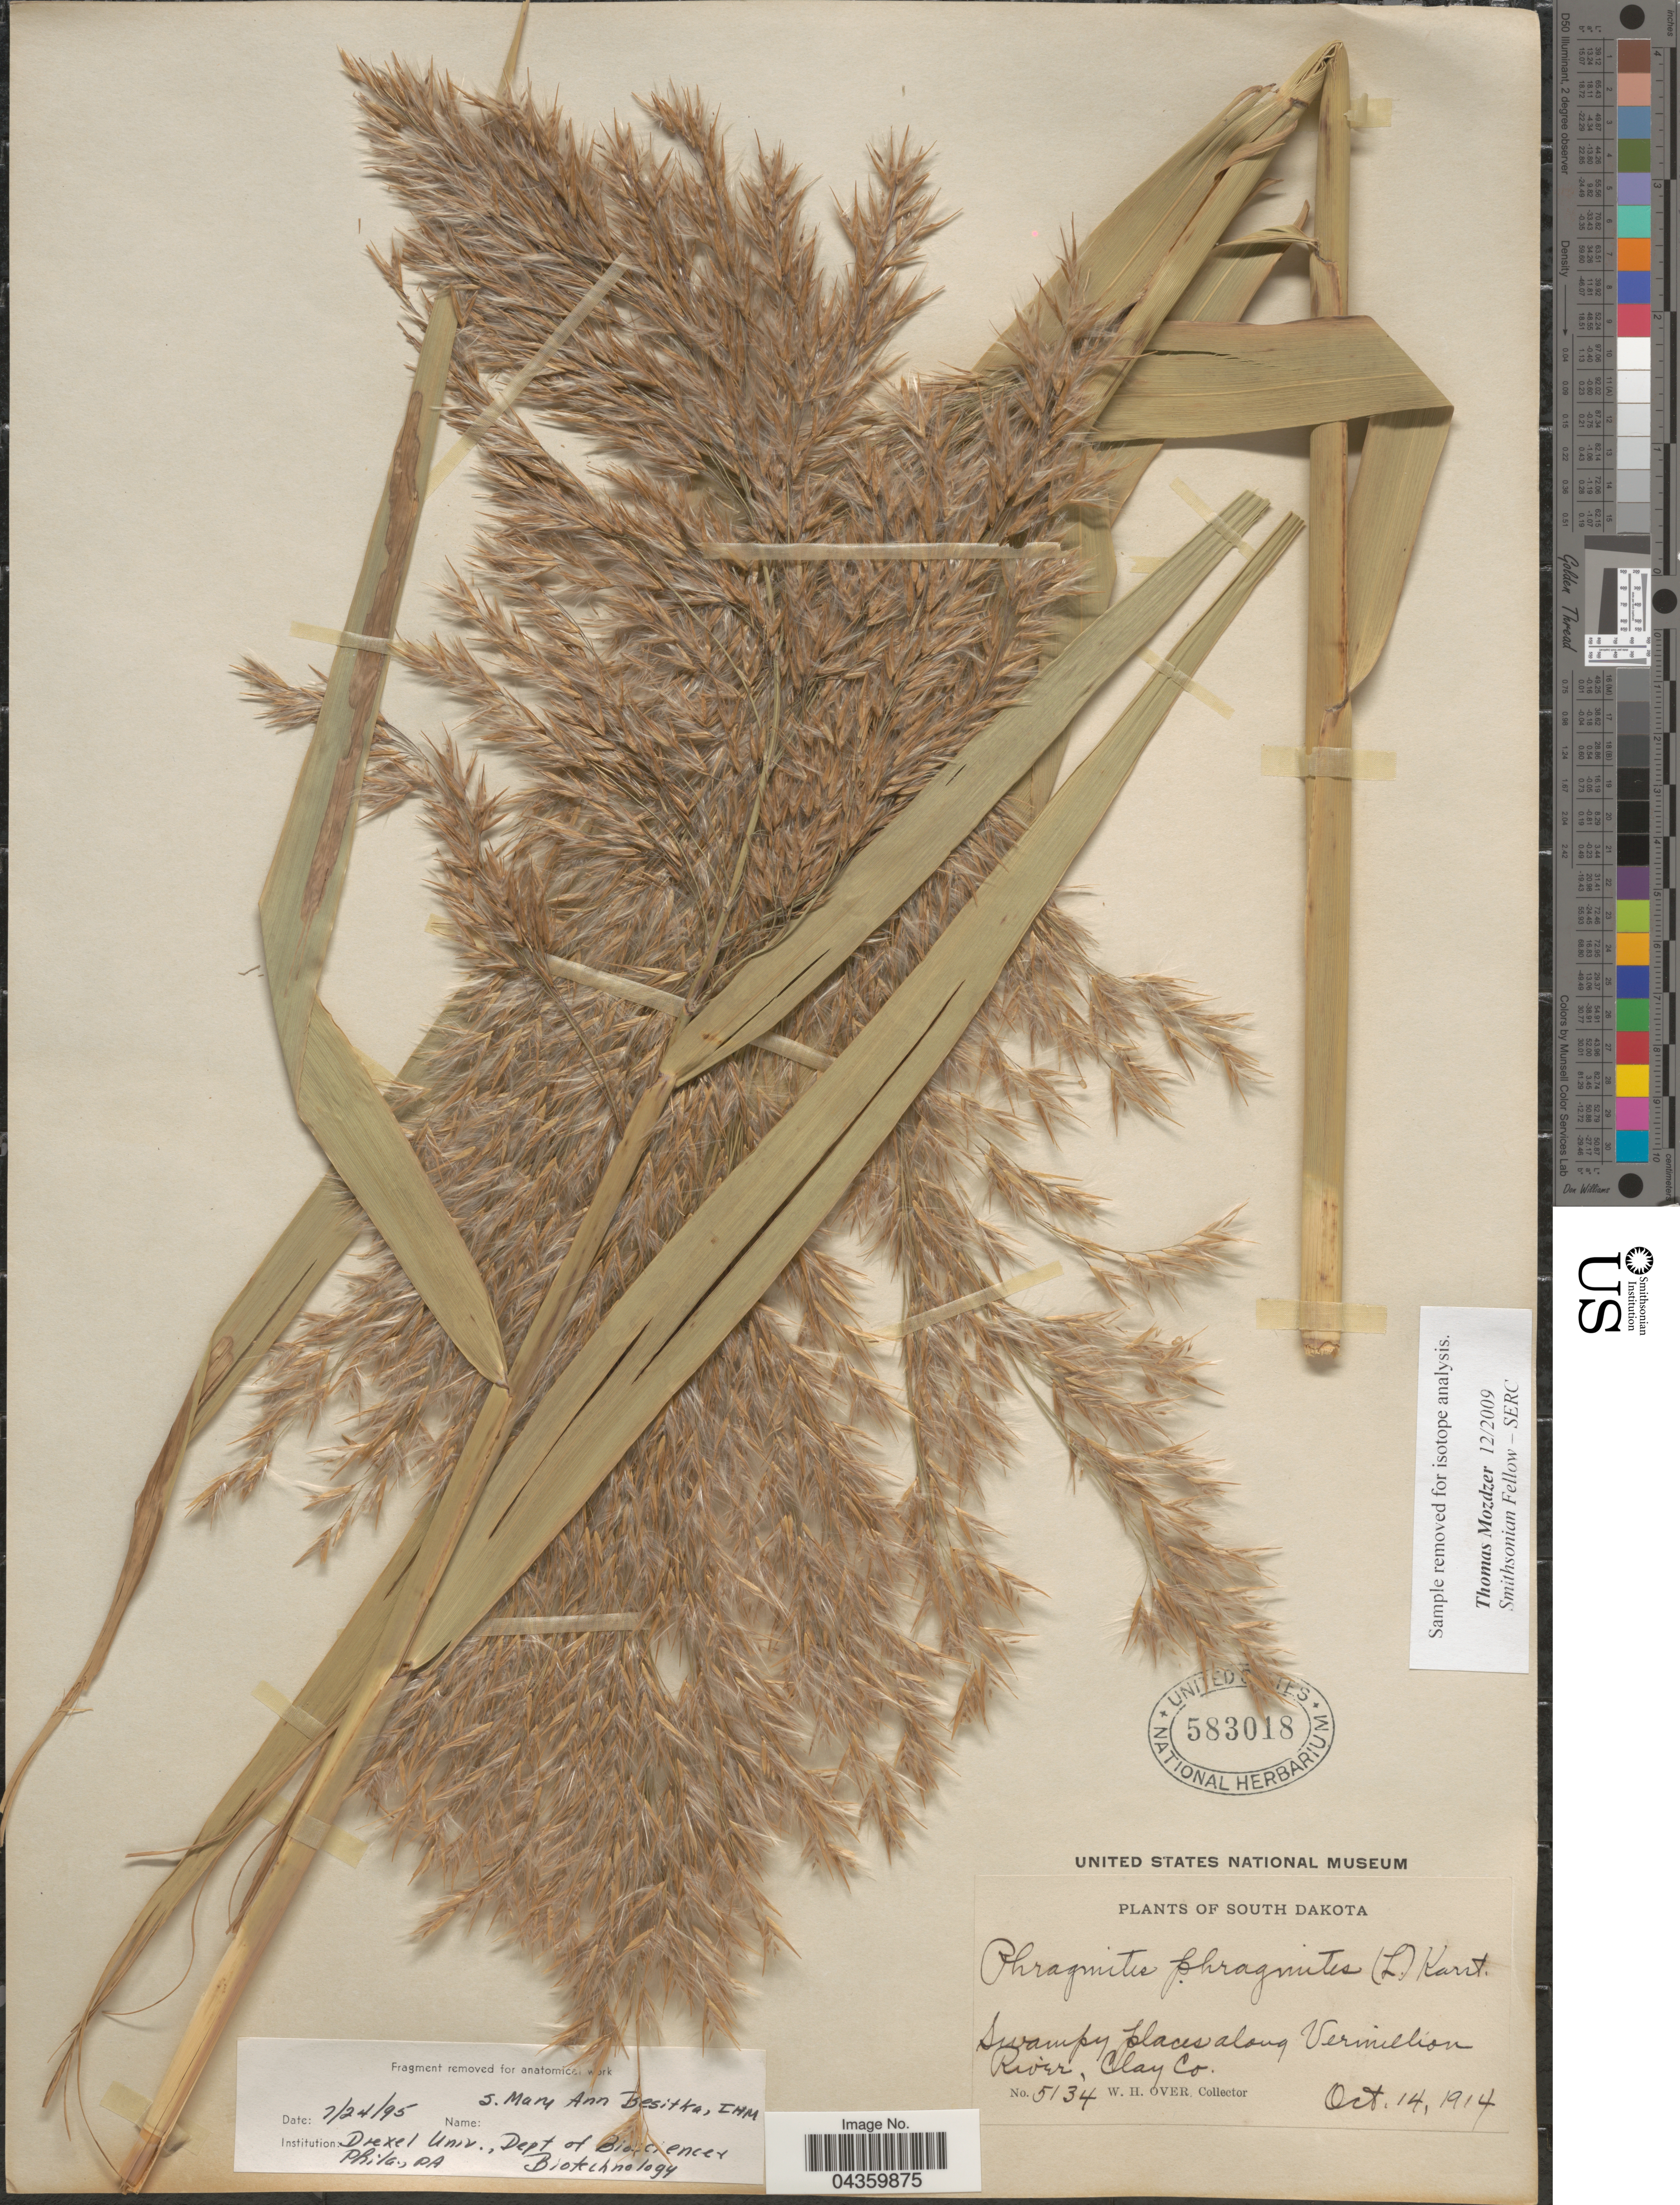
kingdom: Plantae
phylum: Tracheophyta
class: Liliopsida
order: Poales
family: Poaceae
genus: Phragmites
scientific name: Phragmites australis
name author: (Cav.) Trin. ex Steud.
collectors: W. Over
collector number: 5134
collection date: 1914-10-14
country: United States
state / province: South Dakota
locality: Swampy places along Vermillion River, Clay Co.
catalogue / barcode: US 583018